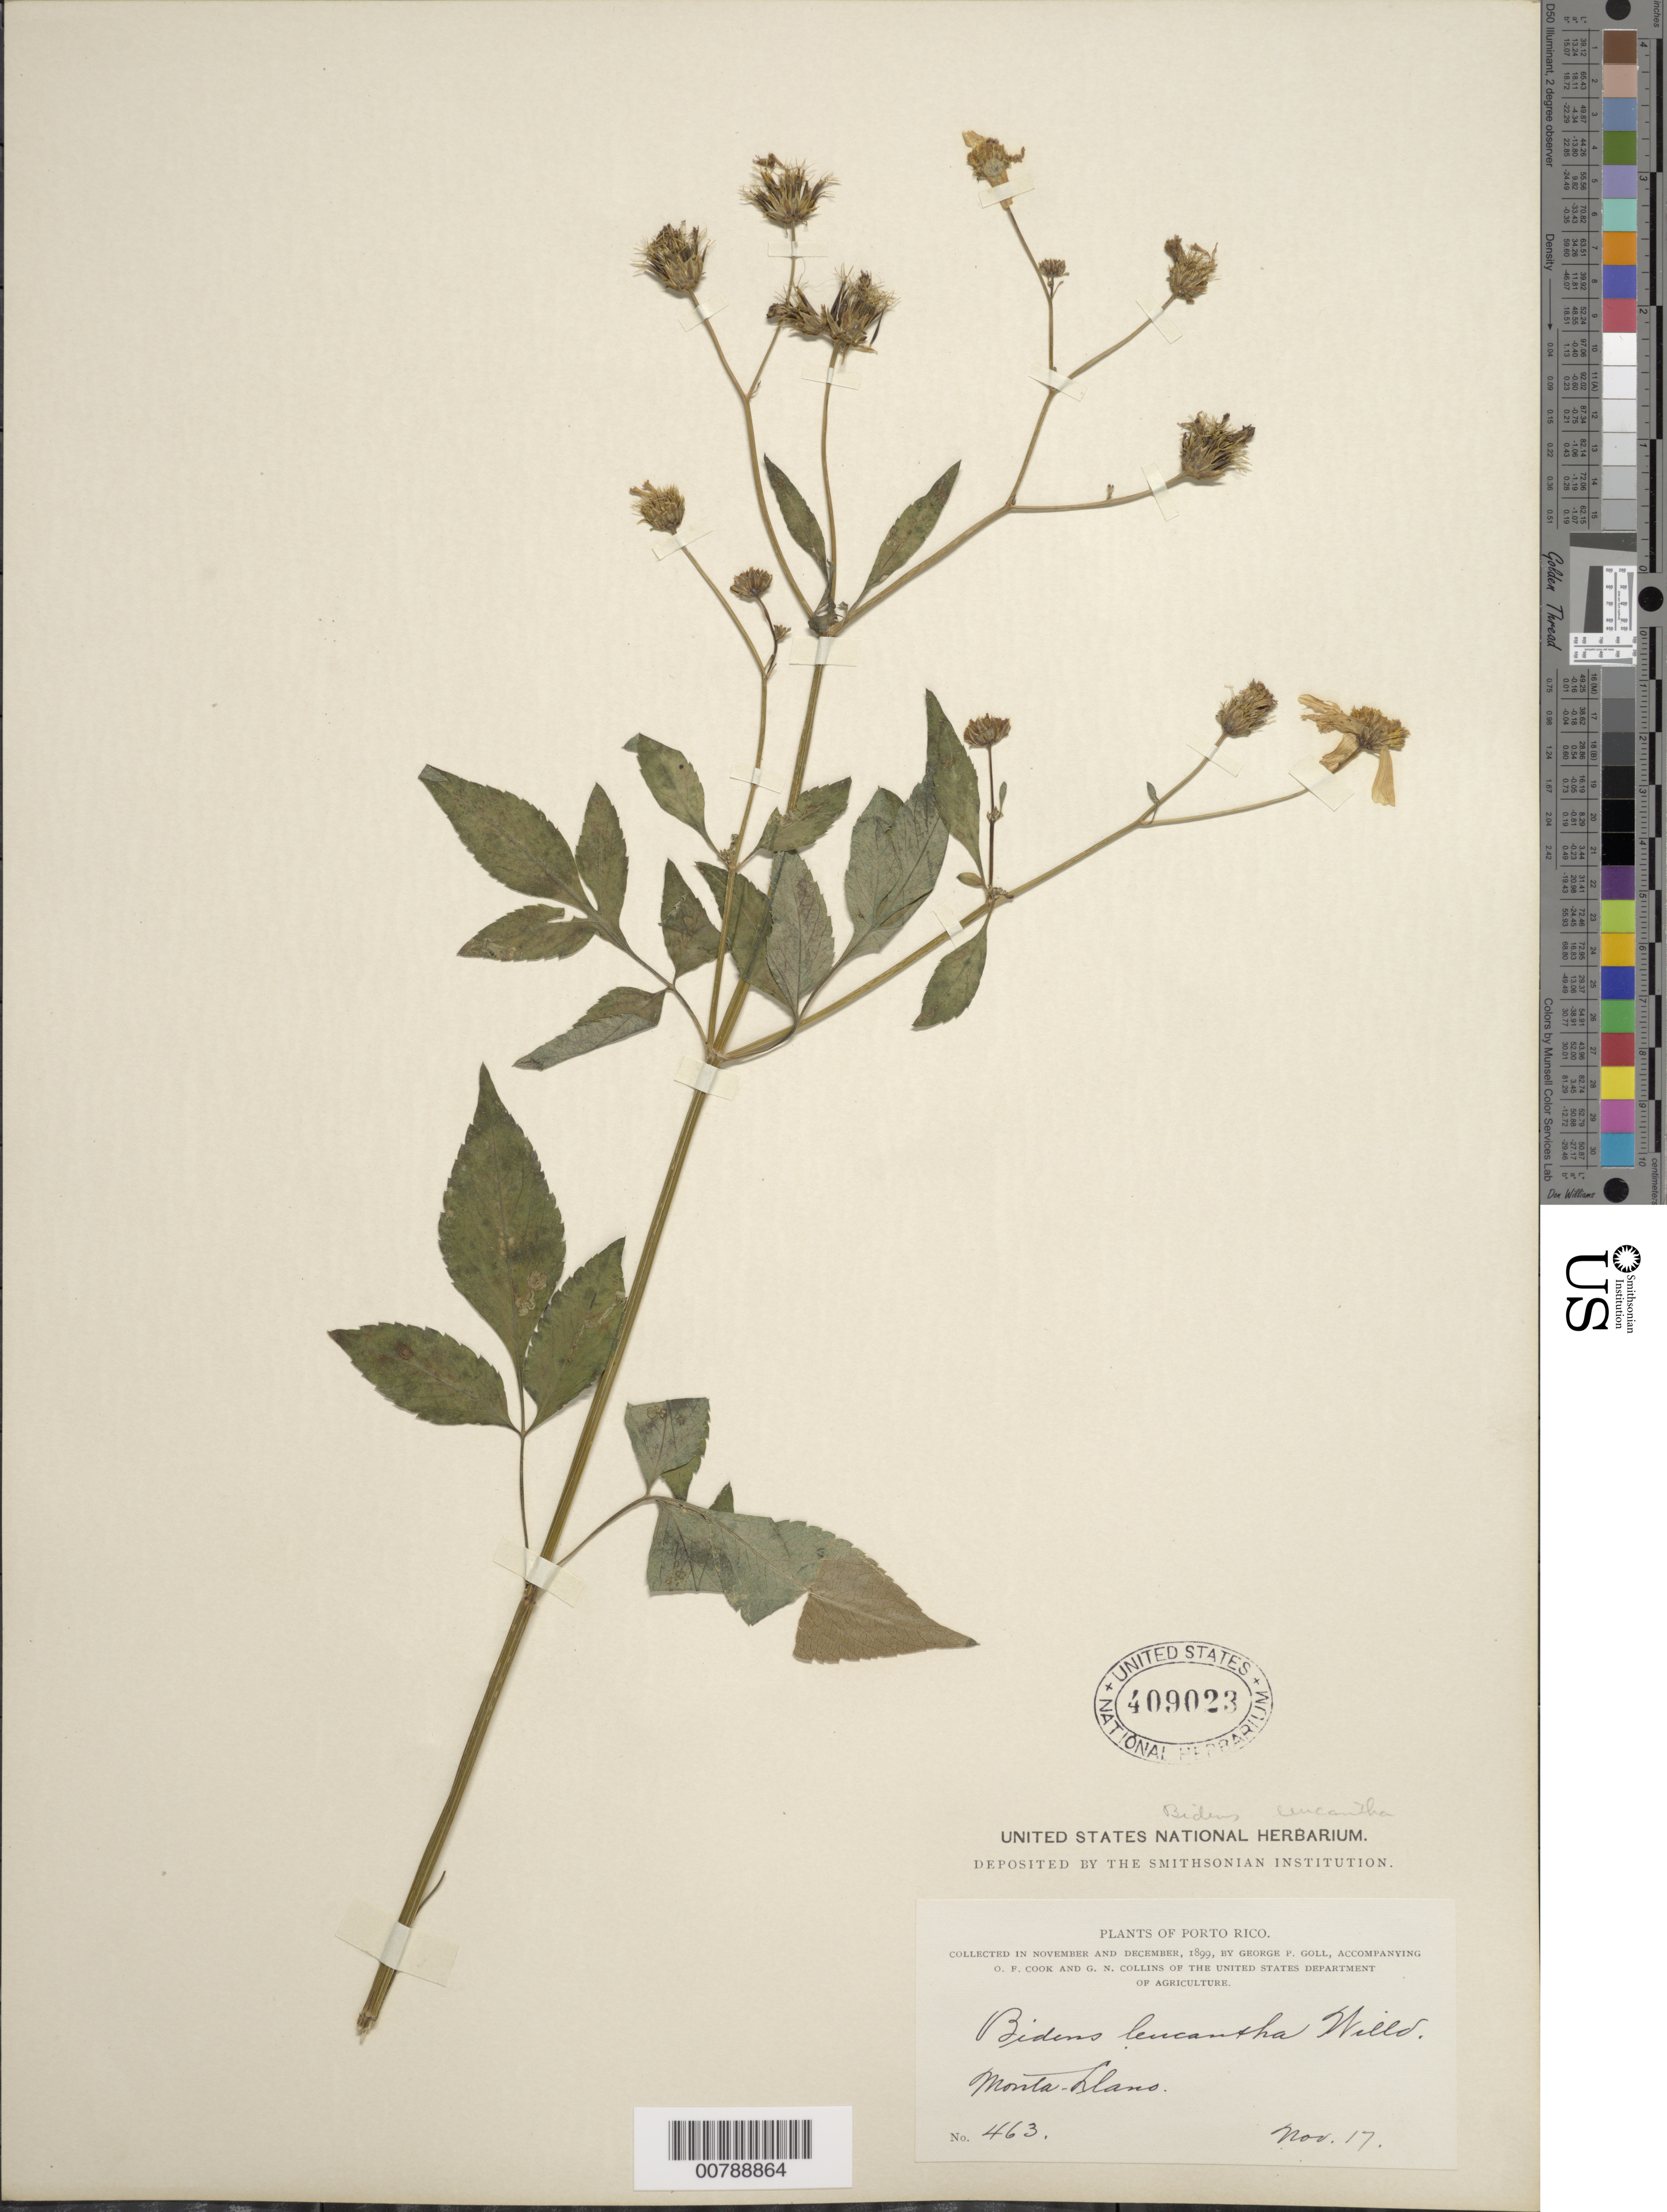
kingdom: Plantae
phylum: Tracheophyta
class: Magnoliopsida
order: Asterales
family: Asteraceae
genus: Bidens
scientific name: Bidens alba var. radiata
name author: (Sch. Bip.) R.E. Ballard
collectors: G. Goll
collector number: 463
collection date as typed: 17 Nov 1899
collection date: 1899-11-17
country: Puerto Rico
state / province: Cayey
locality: Monte Llano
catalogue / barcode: US 409023